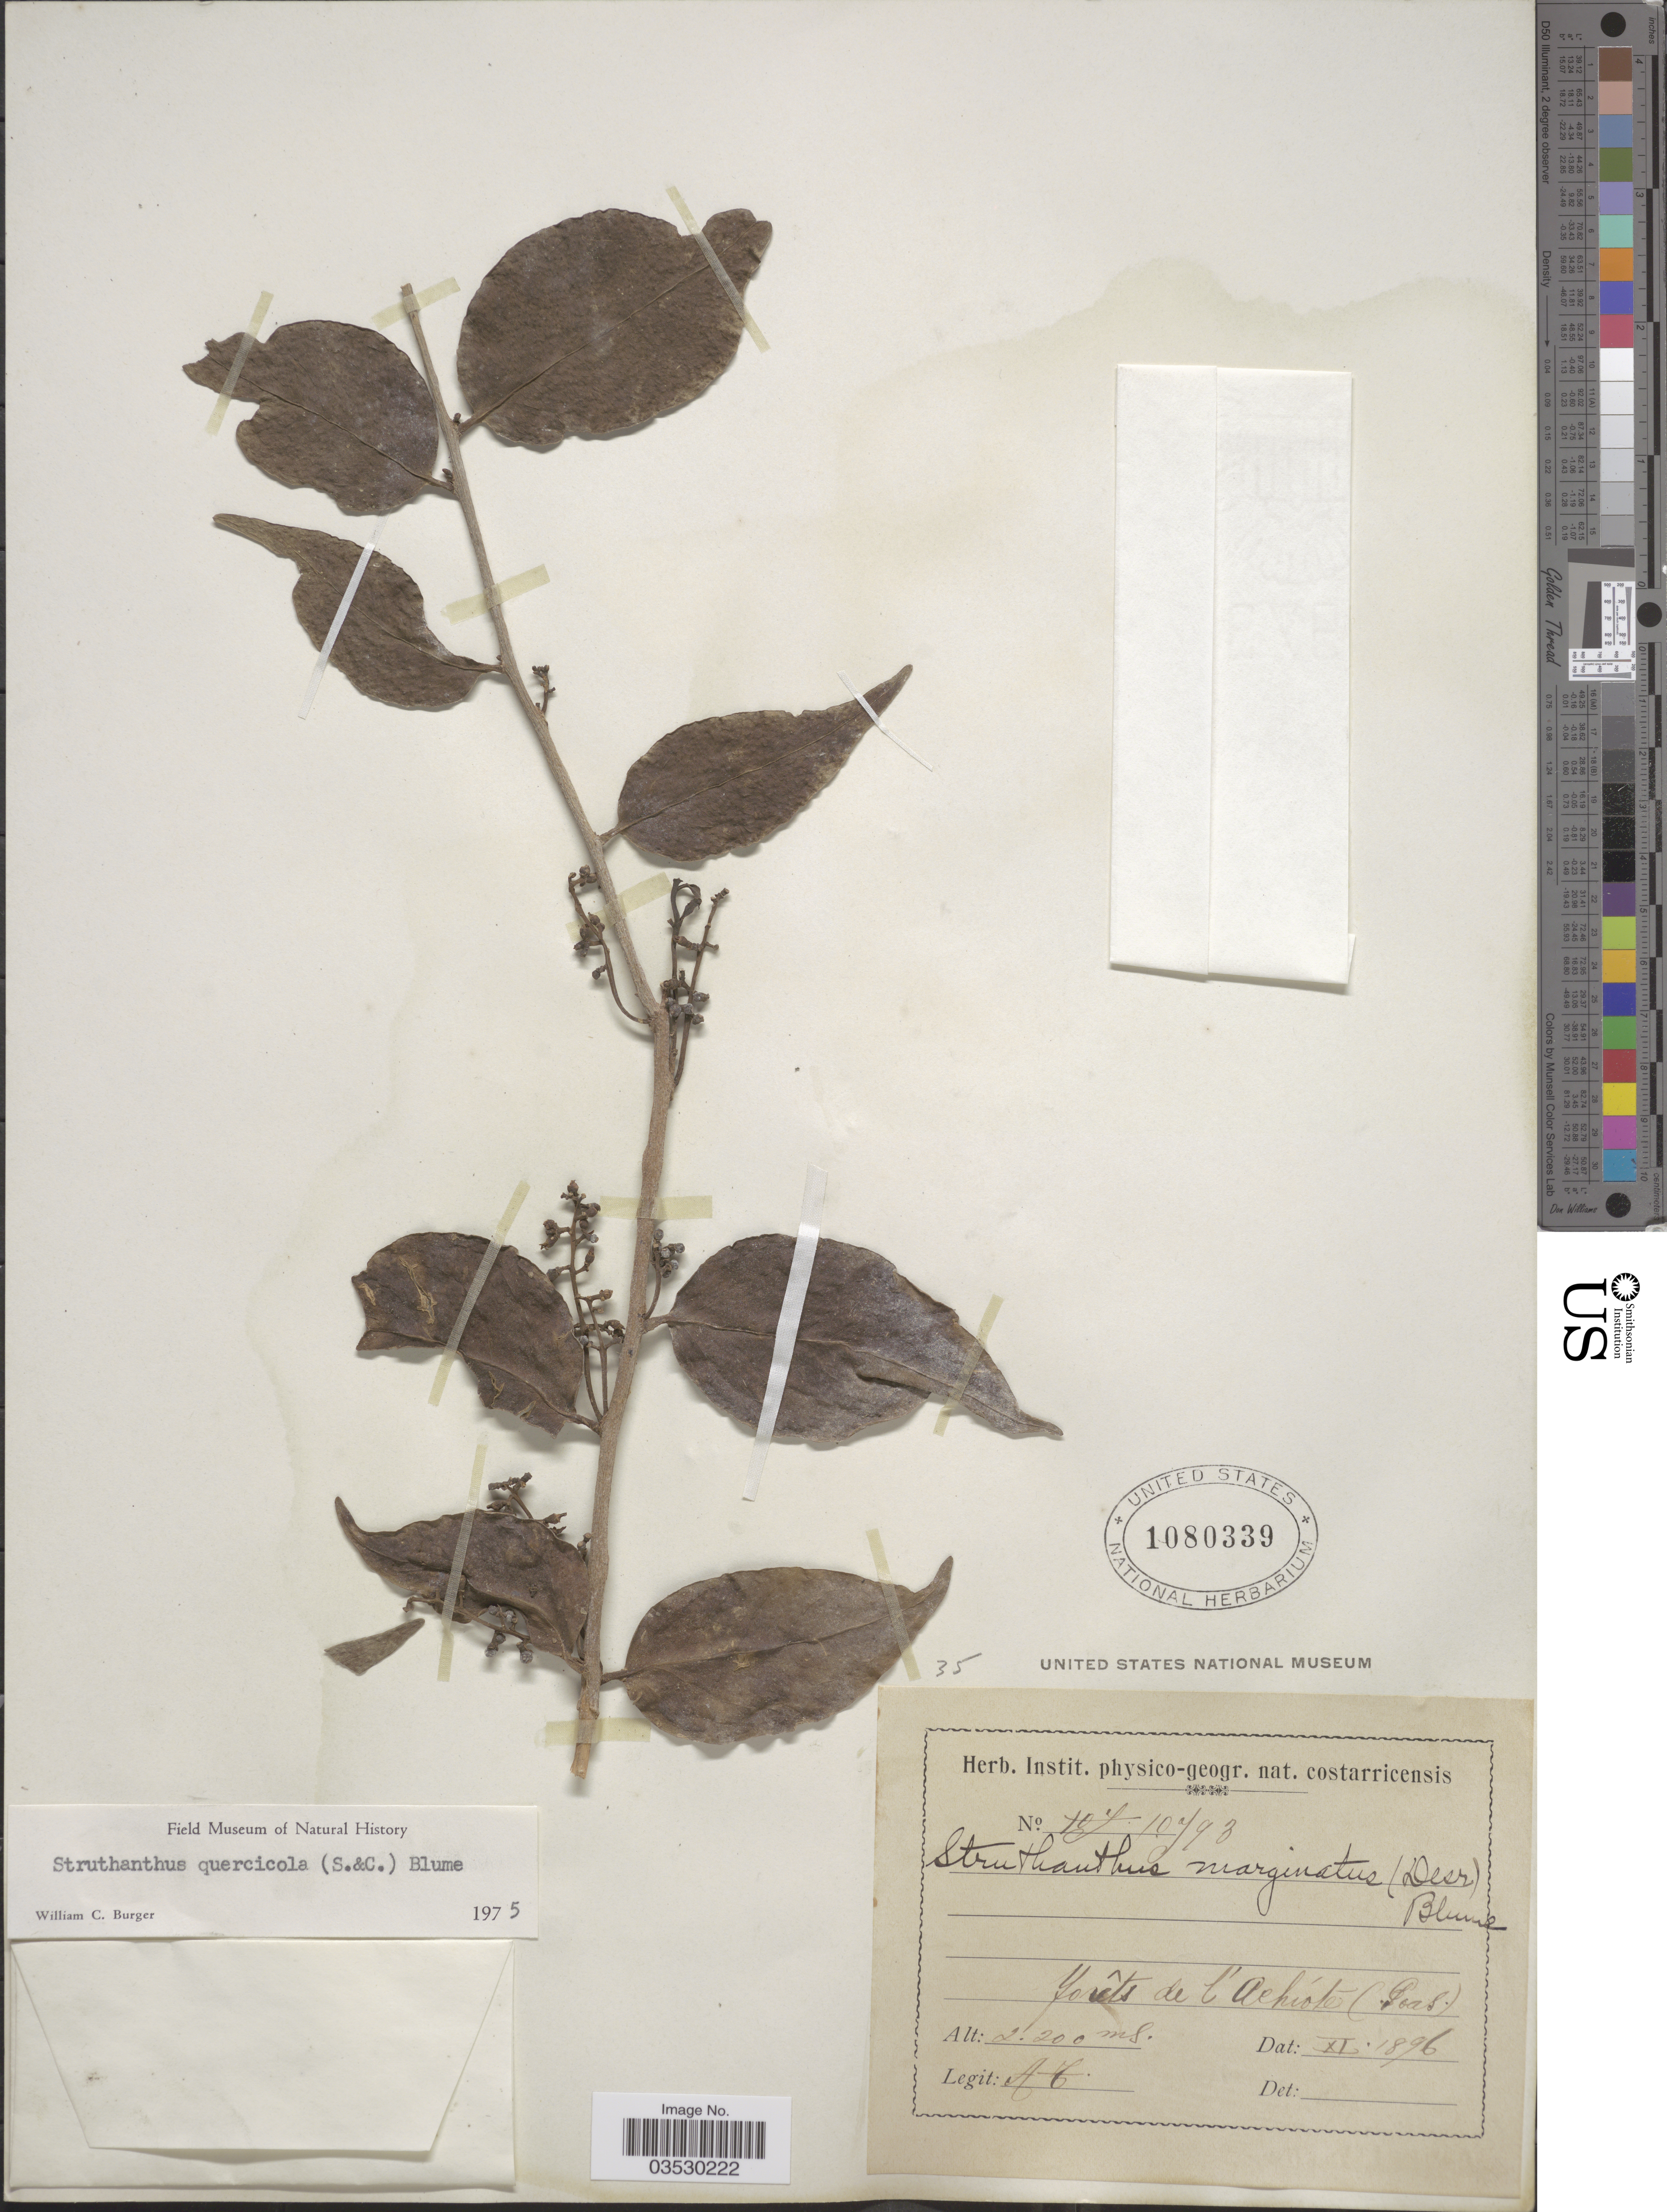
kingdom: Plantae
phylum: Tracheophyta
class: Magnoliopsida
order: Santalales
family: Loranthaceae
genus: Struthanthus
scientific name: Struthanthus quercicola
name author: (Kuijt) Cham. & Schltr.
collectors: A. T.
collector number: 10793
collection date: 1896-11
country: Costa Rica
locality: Forêts de l'Achióte (Poas).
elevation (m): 2200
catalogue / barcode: US 1080339